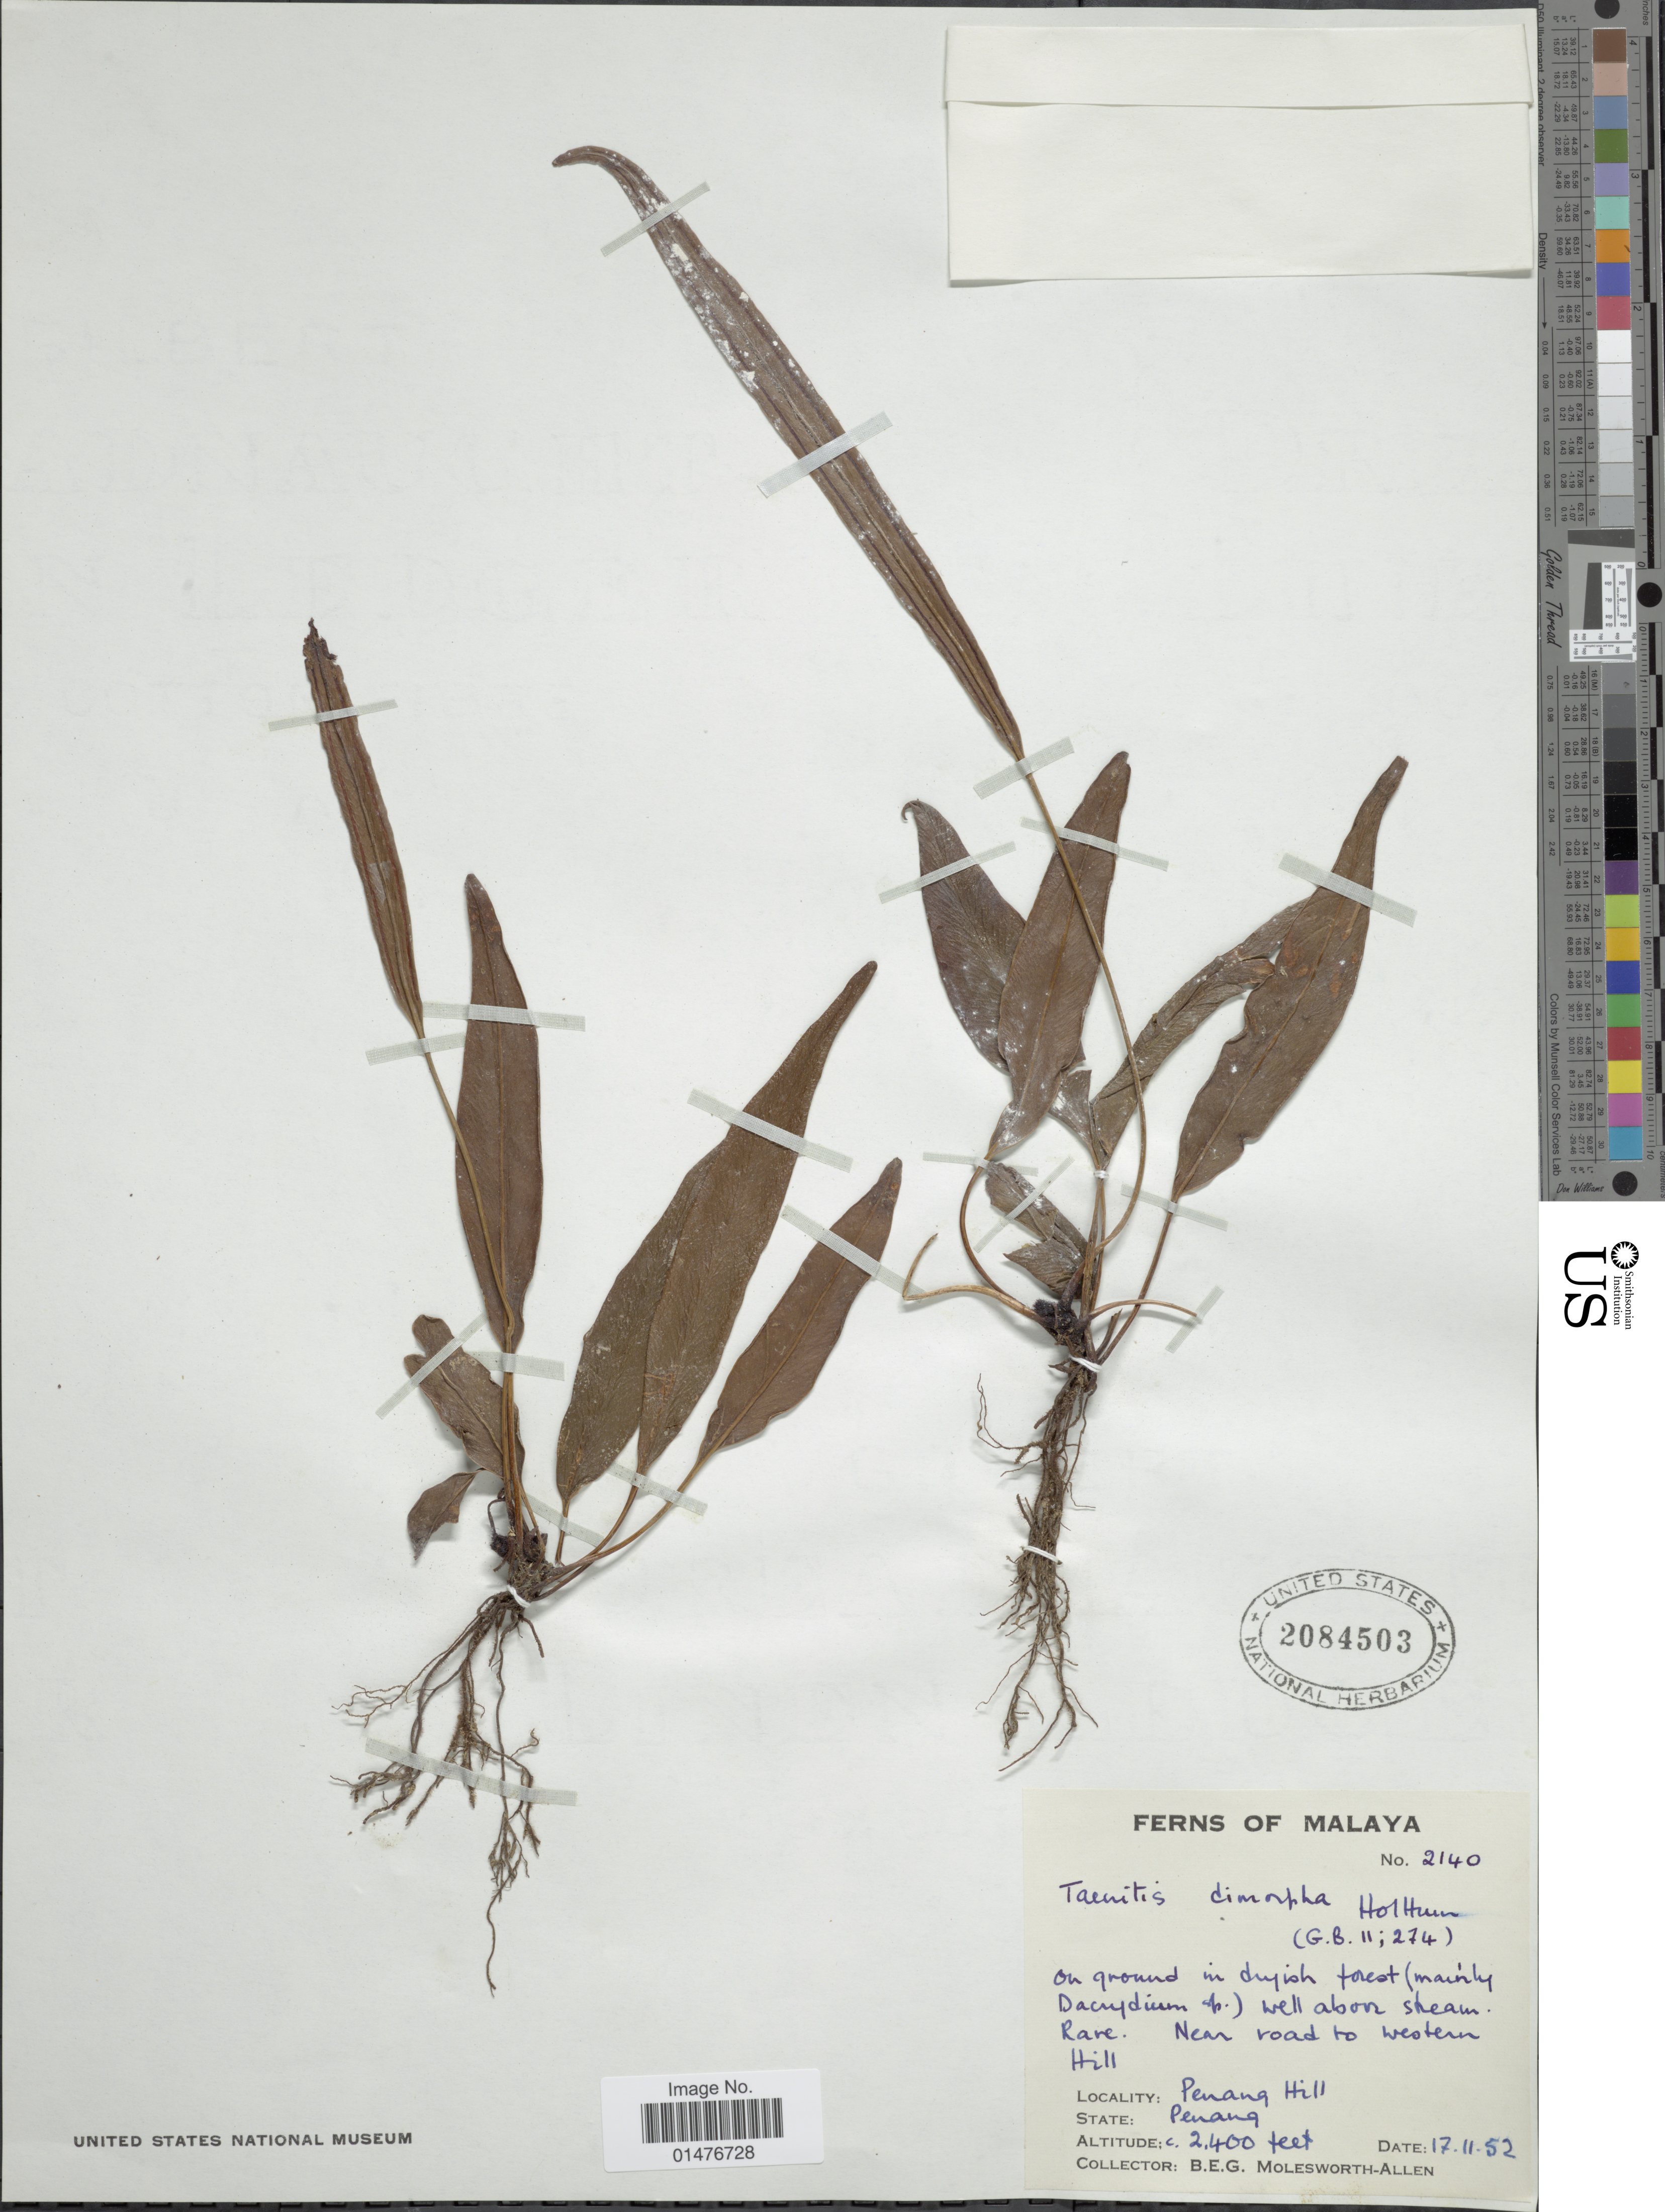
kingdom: Plantae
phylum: Tracheophyta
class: Polypodiopsida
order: Polypodiales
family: Pteridaceae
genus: Taenitis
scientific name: Taenitis dimorpha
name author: Holttum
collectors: B. E. G. Molesworth-Allen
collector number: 2140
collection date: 1952-11-17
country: Malaysia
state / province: Pahang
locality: Penang Hill, Malaya. Malaya, Penang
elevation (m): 732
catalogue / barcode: US 2084503